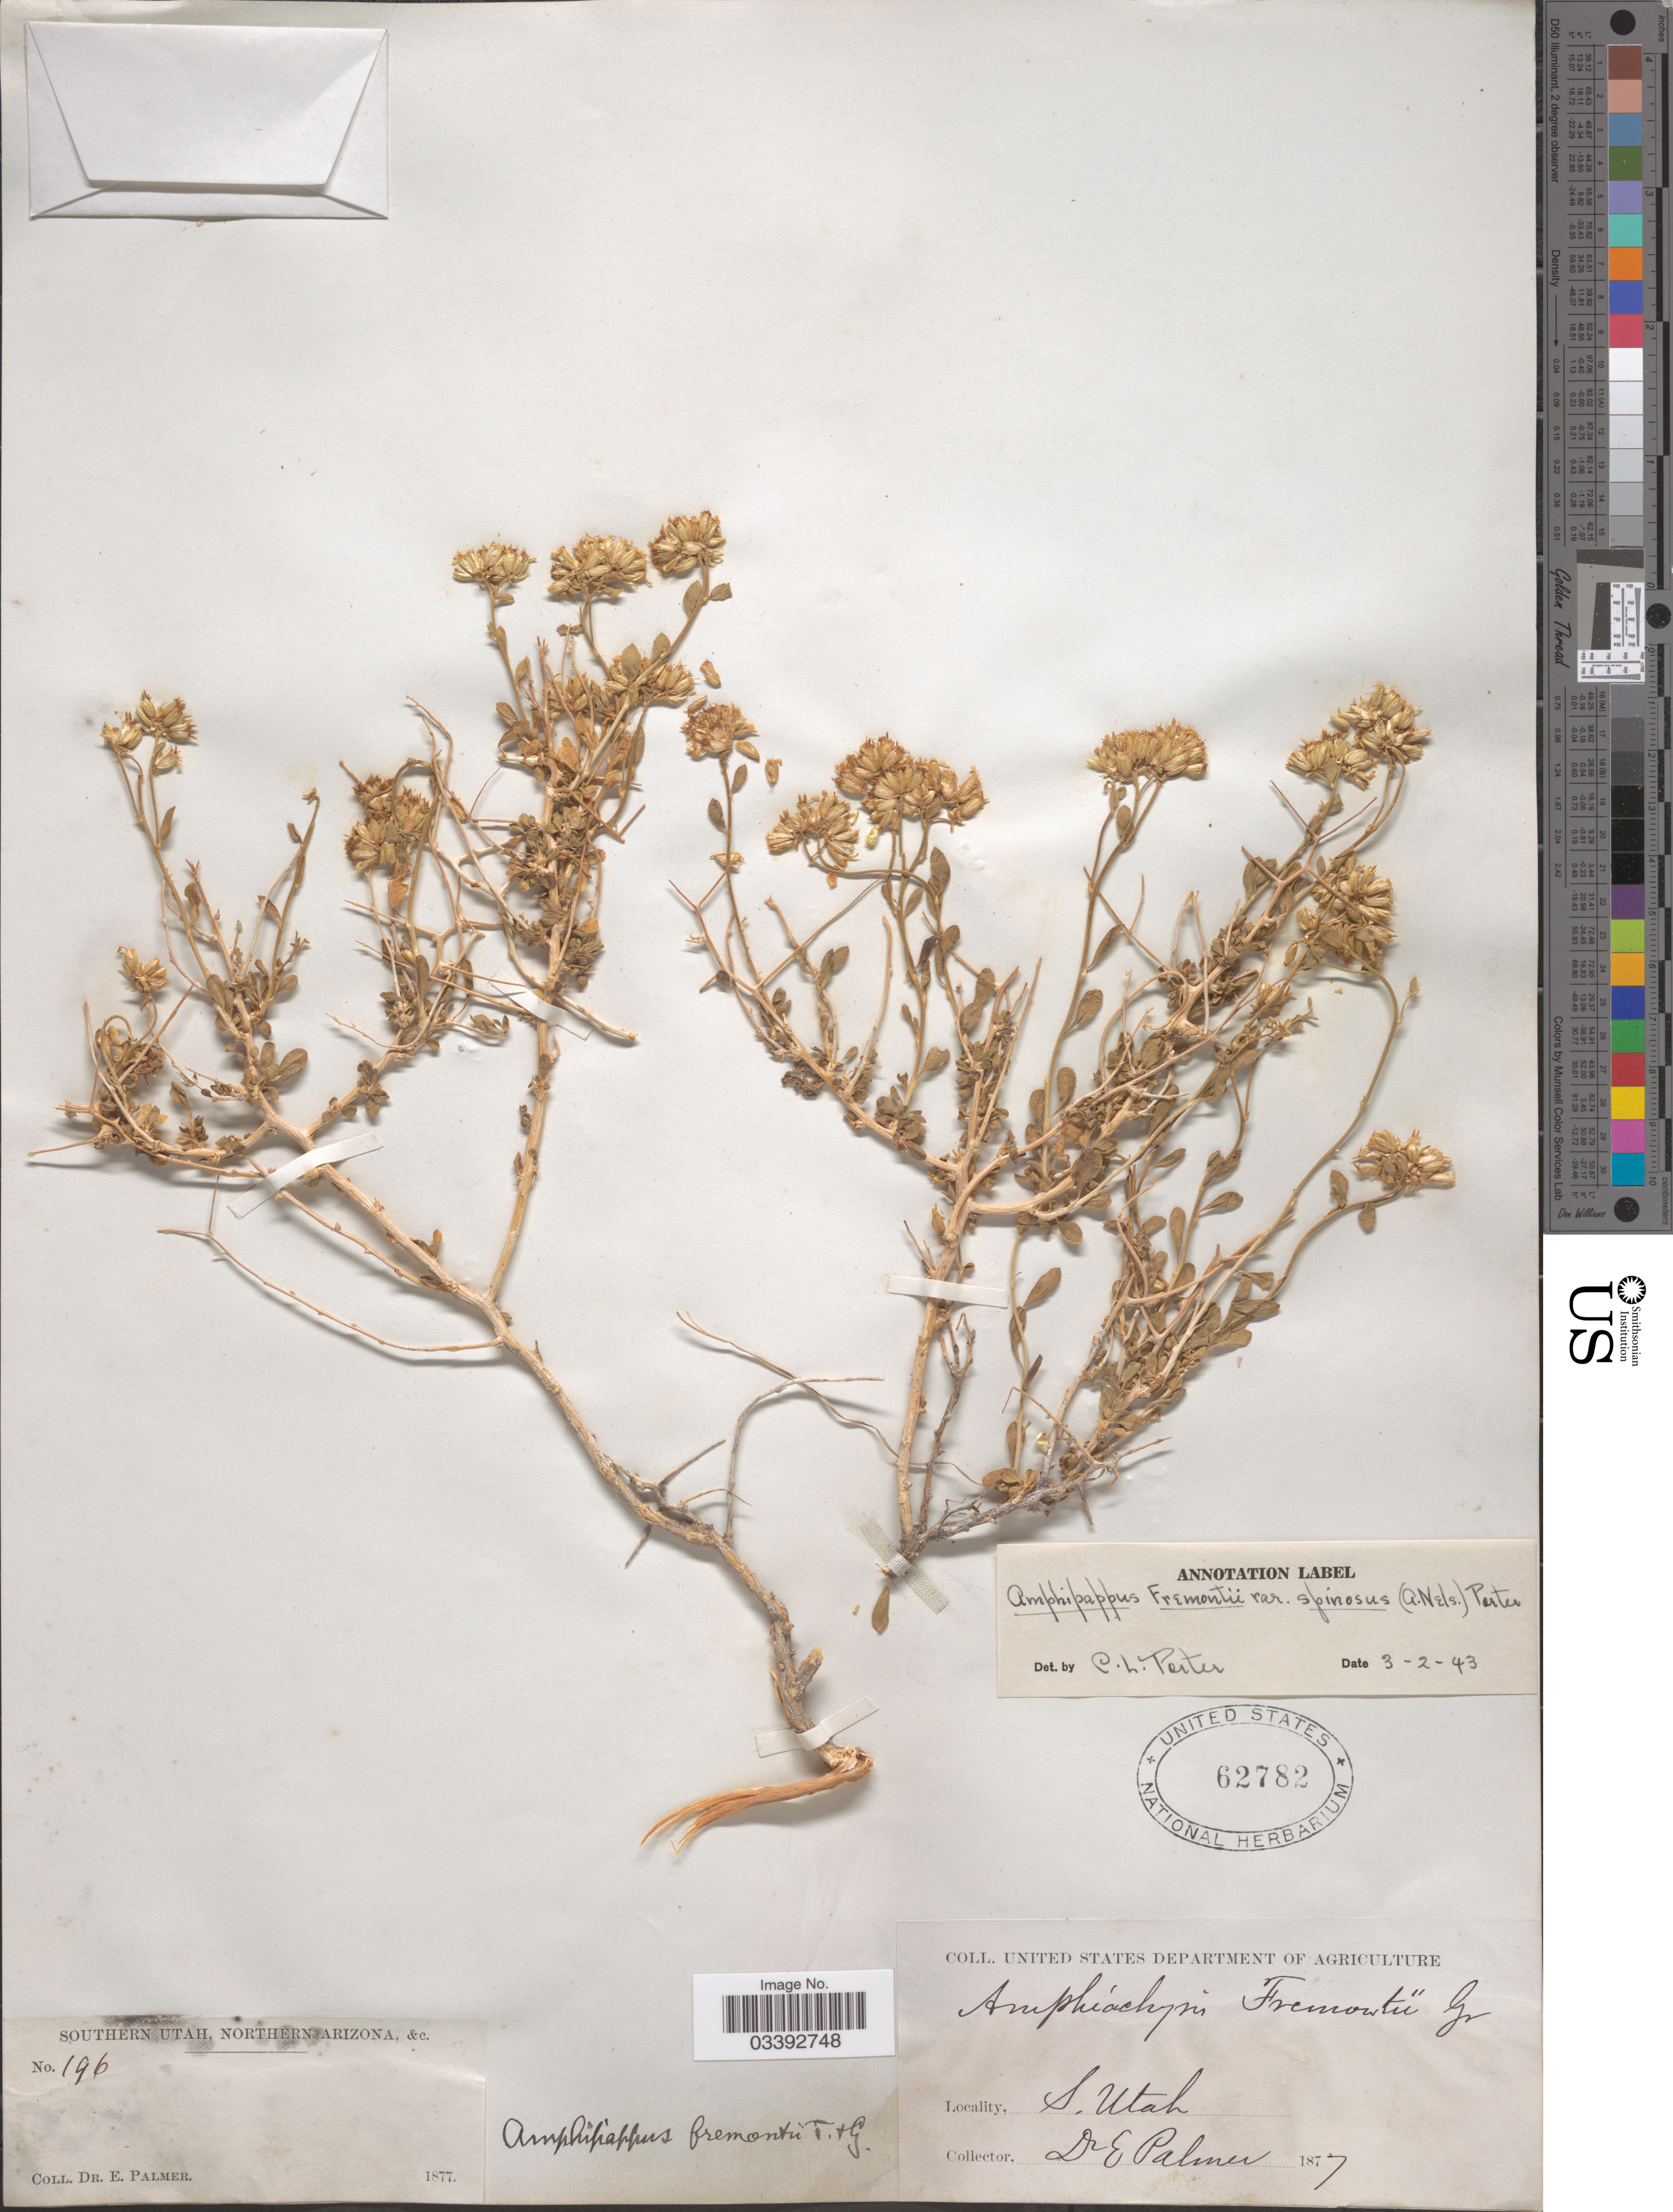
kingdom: Plantae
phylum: Tracheophyta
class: Magnoliopsida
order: Asterales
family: Asteraceae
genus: Amphipappus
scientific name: Amphipappus fremontii var. spinosus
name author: (A. Nelson) Ced. Porter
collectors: E. Palmer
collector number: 196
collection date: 1877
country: United States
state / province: Utah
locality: Southern Utah.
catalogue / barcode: US 62782